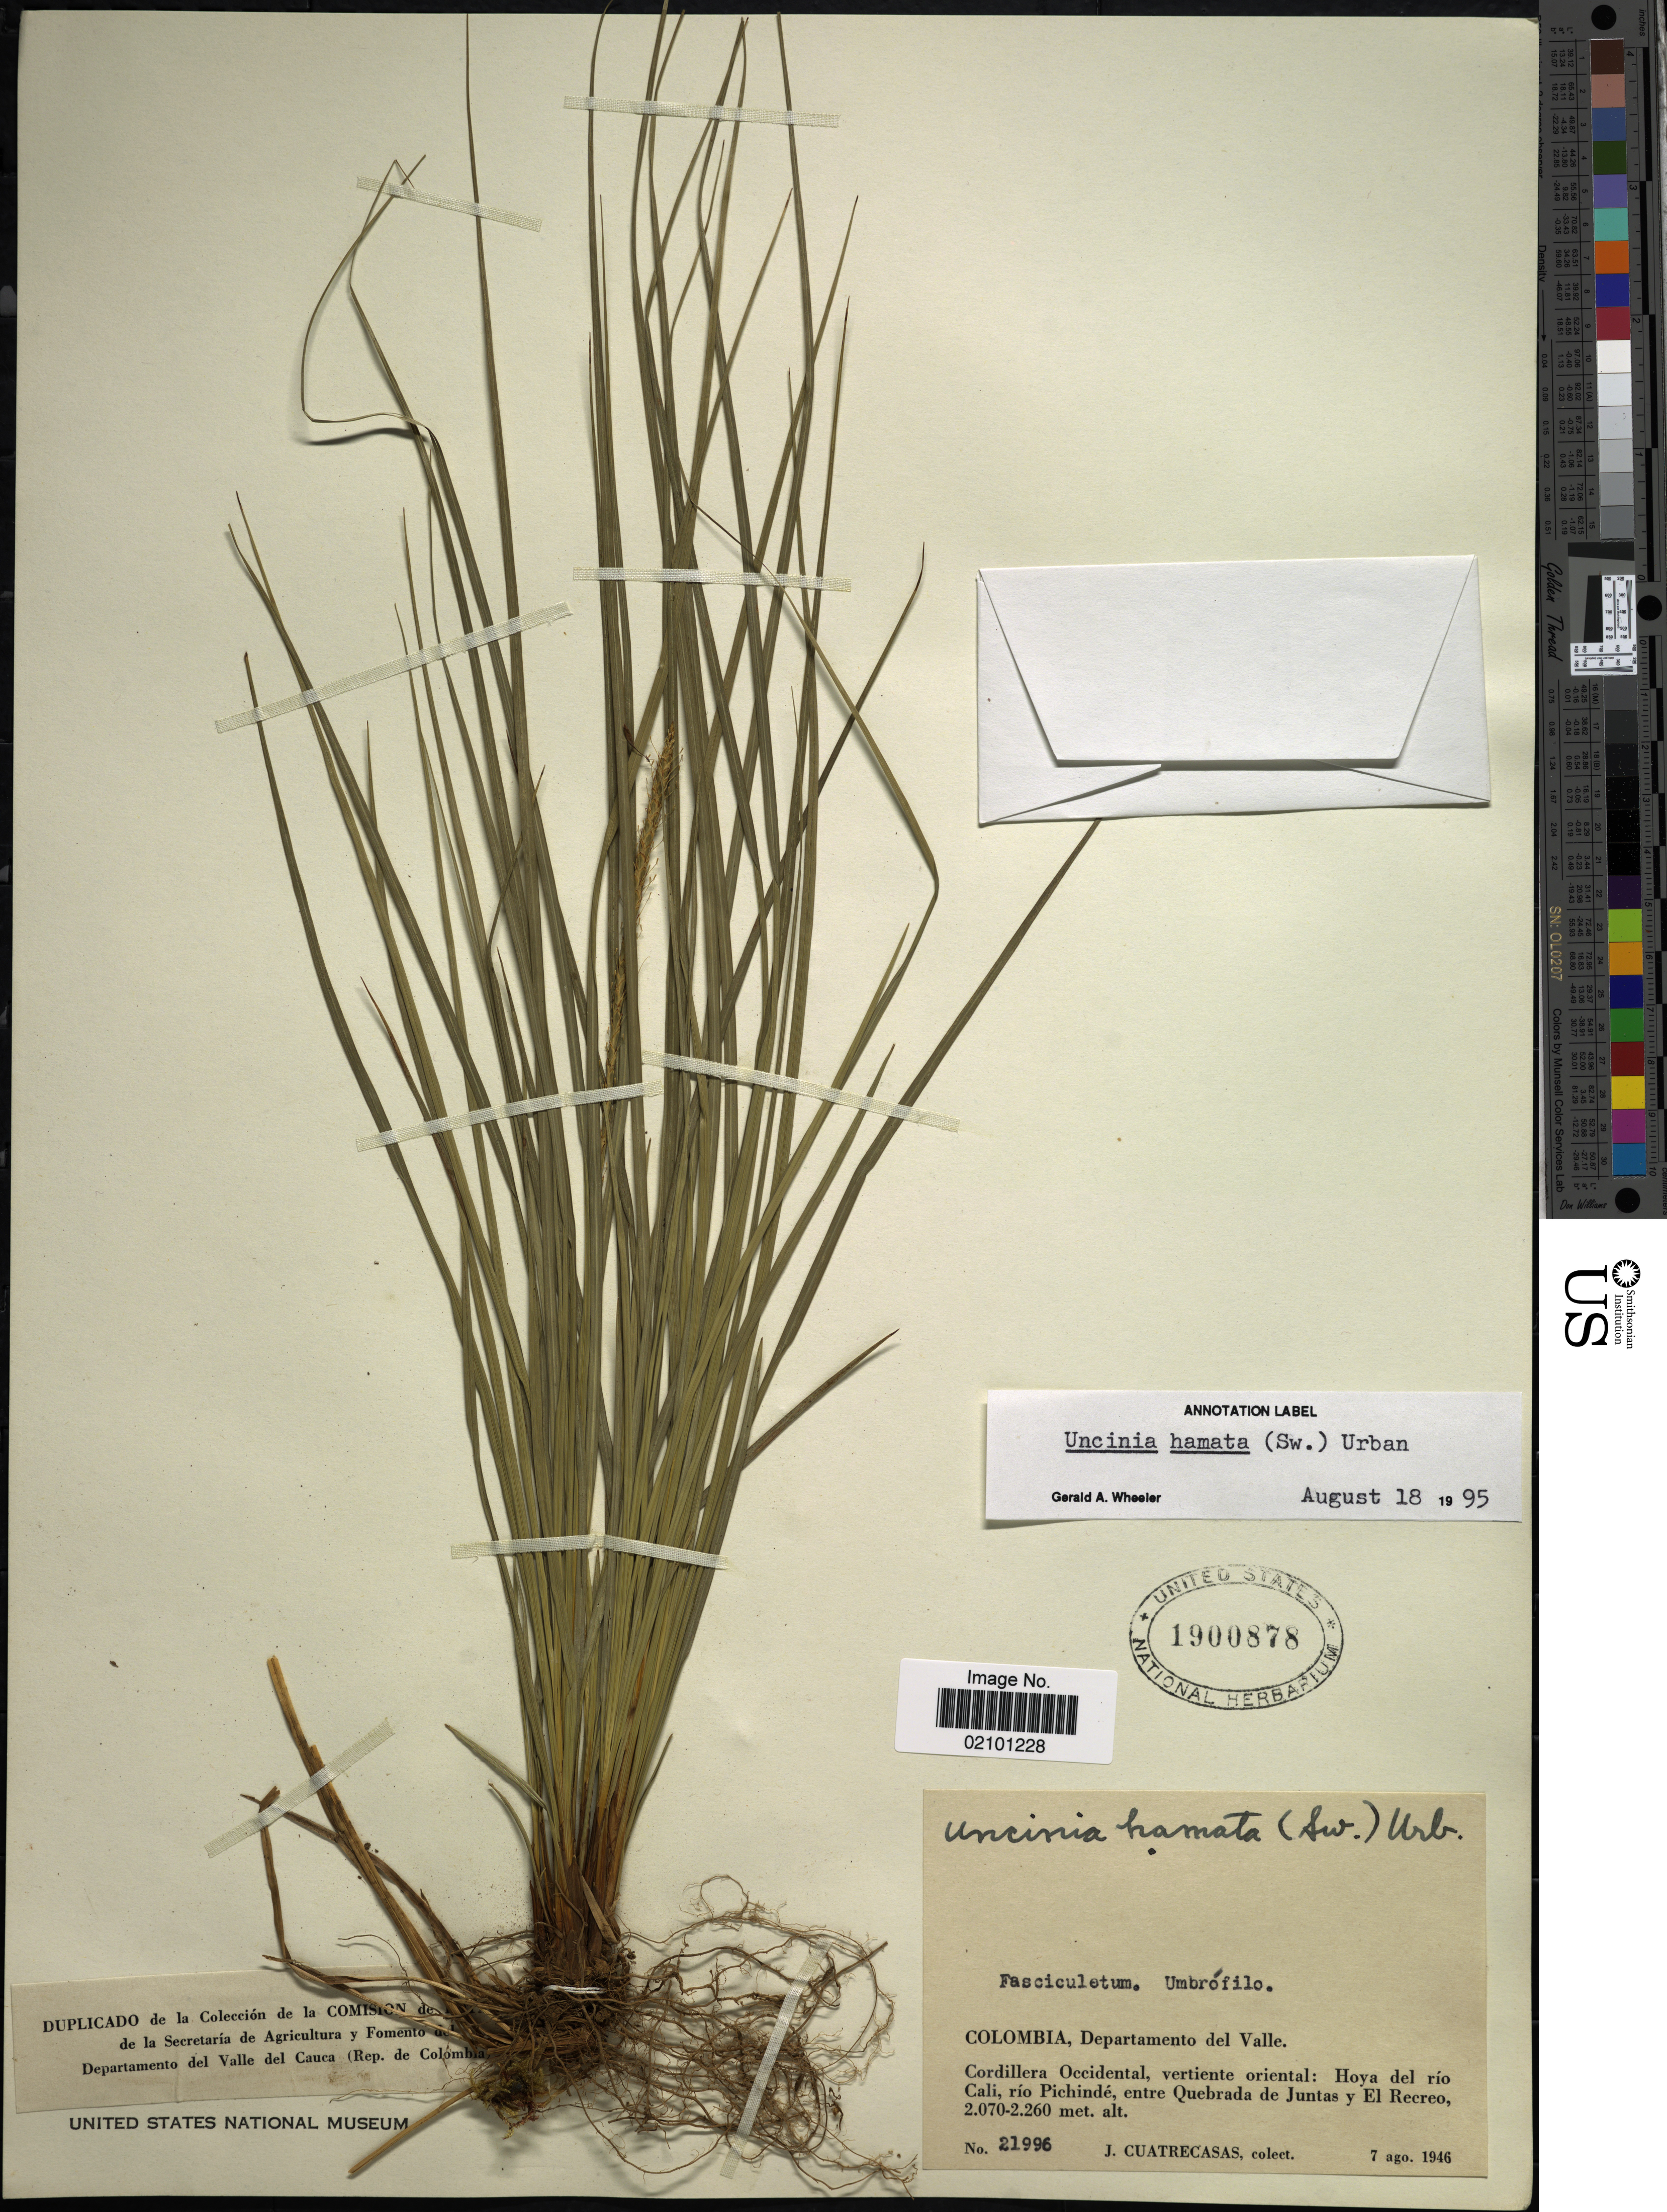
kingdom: Plantae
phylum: Tracheophyta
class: Liliopsida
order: Poales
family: Cyperaceae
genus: Carex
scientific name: Carex hamata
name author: Sw.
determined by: Strong, M. T., (US), Smithsonian Institution - National Museum of Natural History (UNITED STATES)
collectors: J. Cuatrecasas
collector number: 21996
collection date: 1946-08-07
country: Colombia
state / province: Valle del Cauca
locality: Departamento del Valle. Cordillera Occidental, vertiente oriental: Hoya del rio Cali, rio Pichinde, entre Quebrada de Juntas y El Recreo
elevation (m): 2070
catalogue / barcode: US 1900878